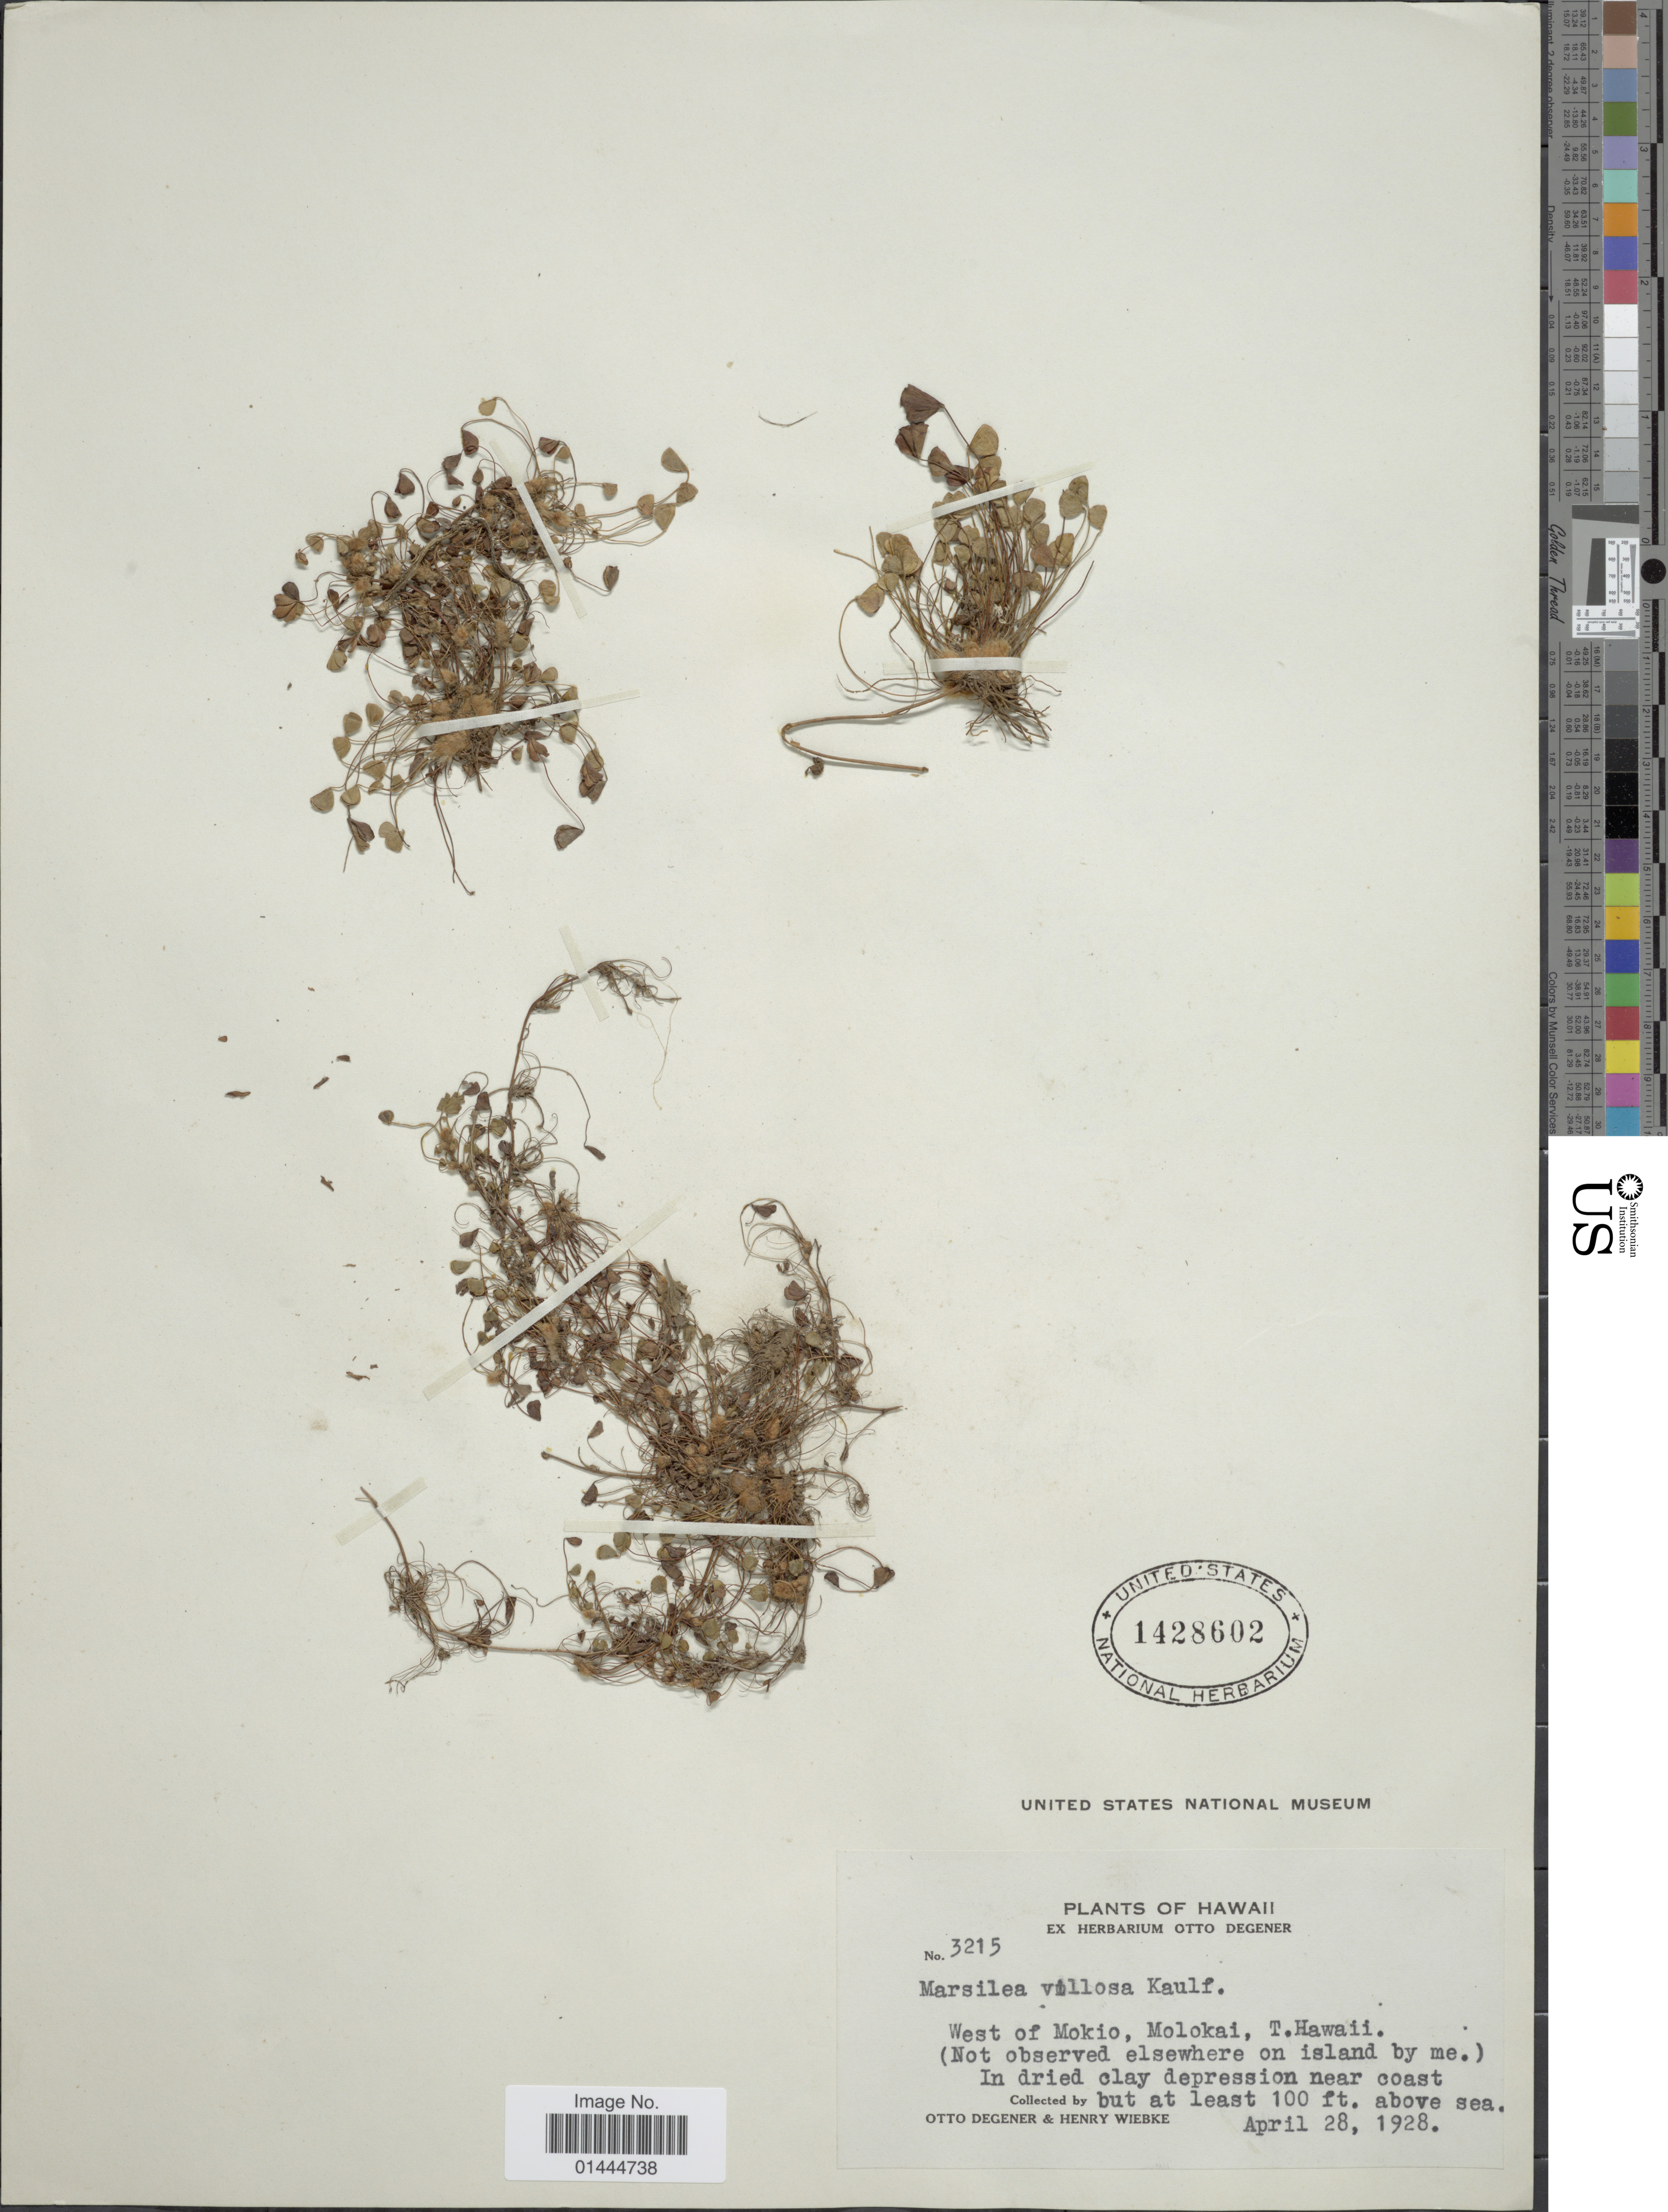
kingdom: Plantae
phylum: Tracheophyta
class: Polypodiopsida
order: Salviniales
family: Marsileaceae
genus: Marsilea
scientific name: Marsilea villosa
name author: Kaulf.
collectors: O. Degener & H. Wiebke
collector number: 3215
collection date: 1928-04-28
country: United States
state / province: Hawaii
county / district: Maui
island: Moloka'i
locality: West of Mokio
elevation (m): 30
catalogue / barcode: US 1428602